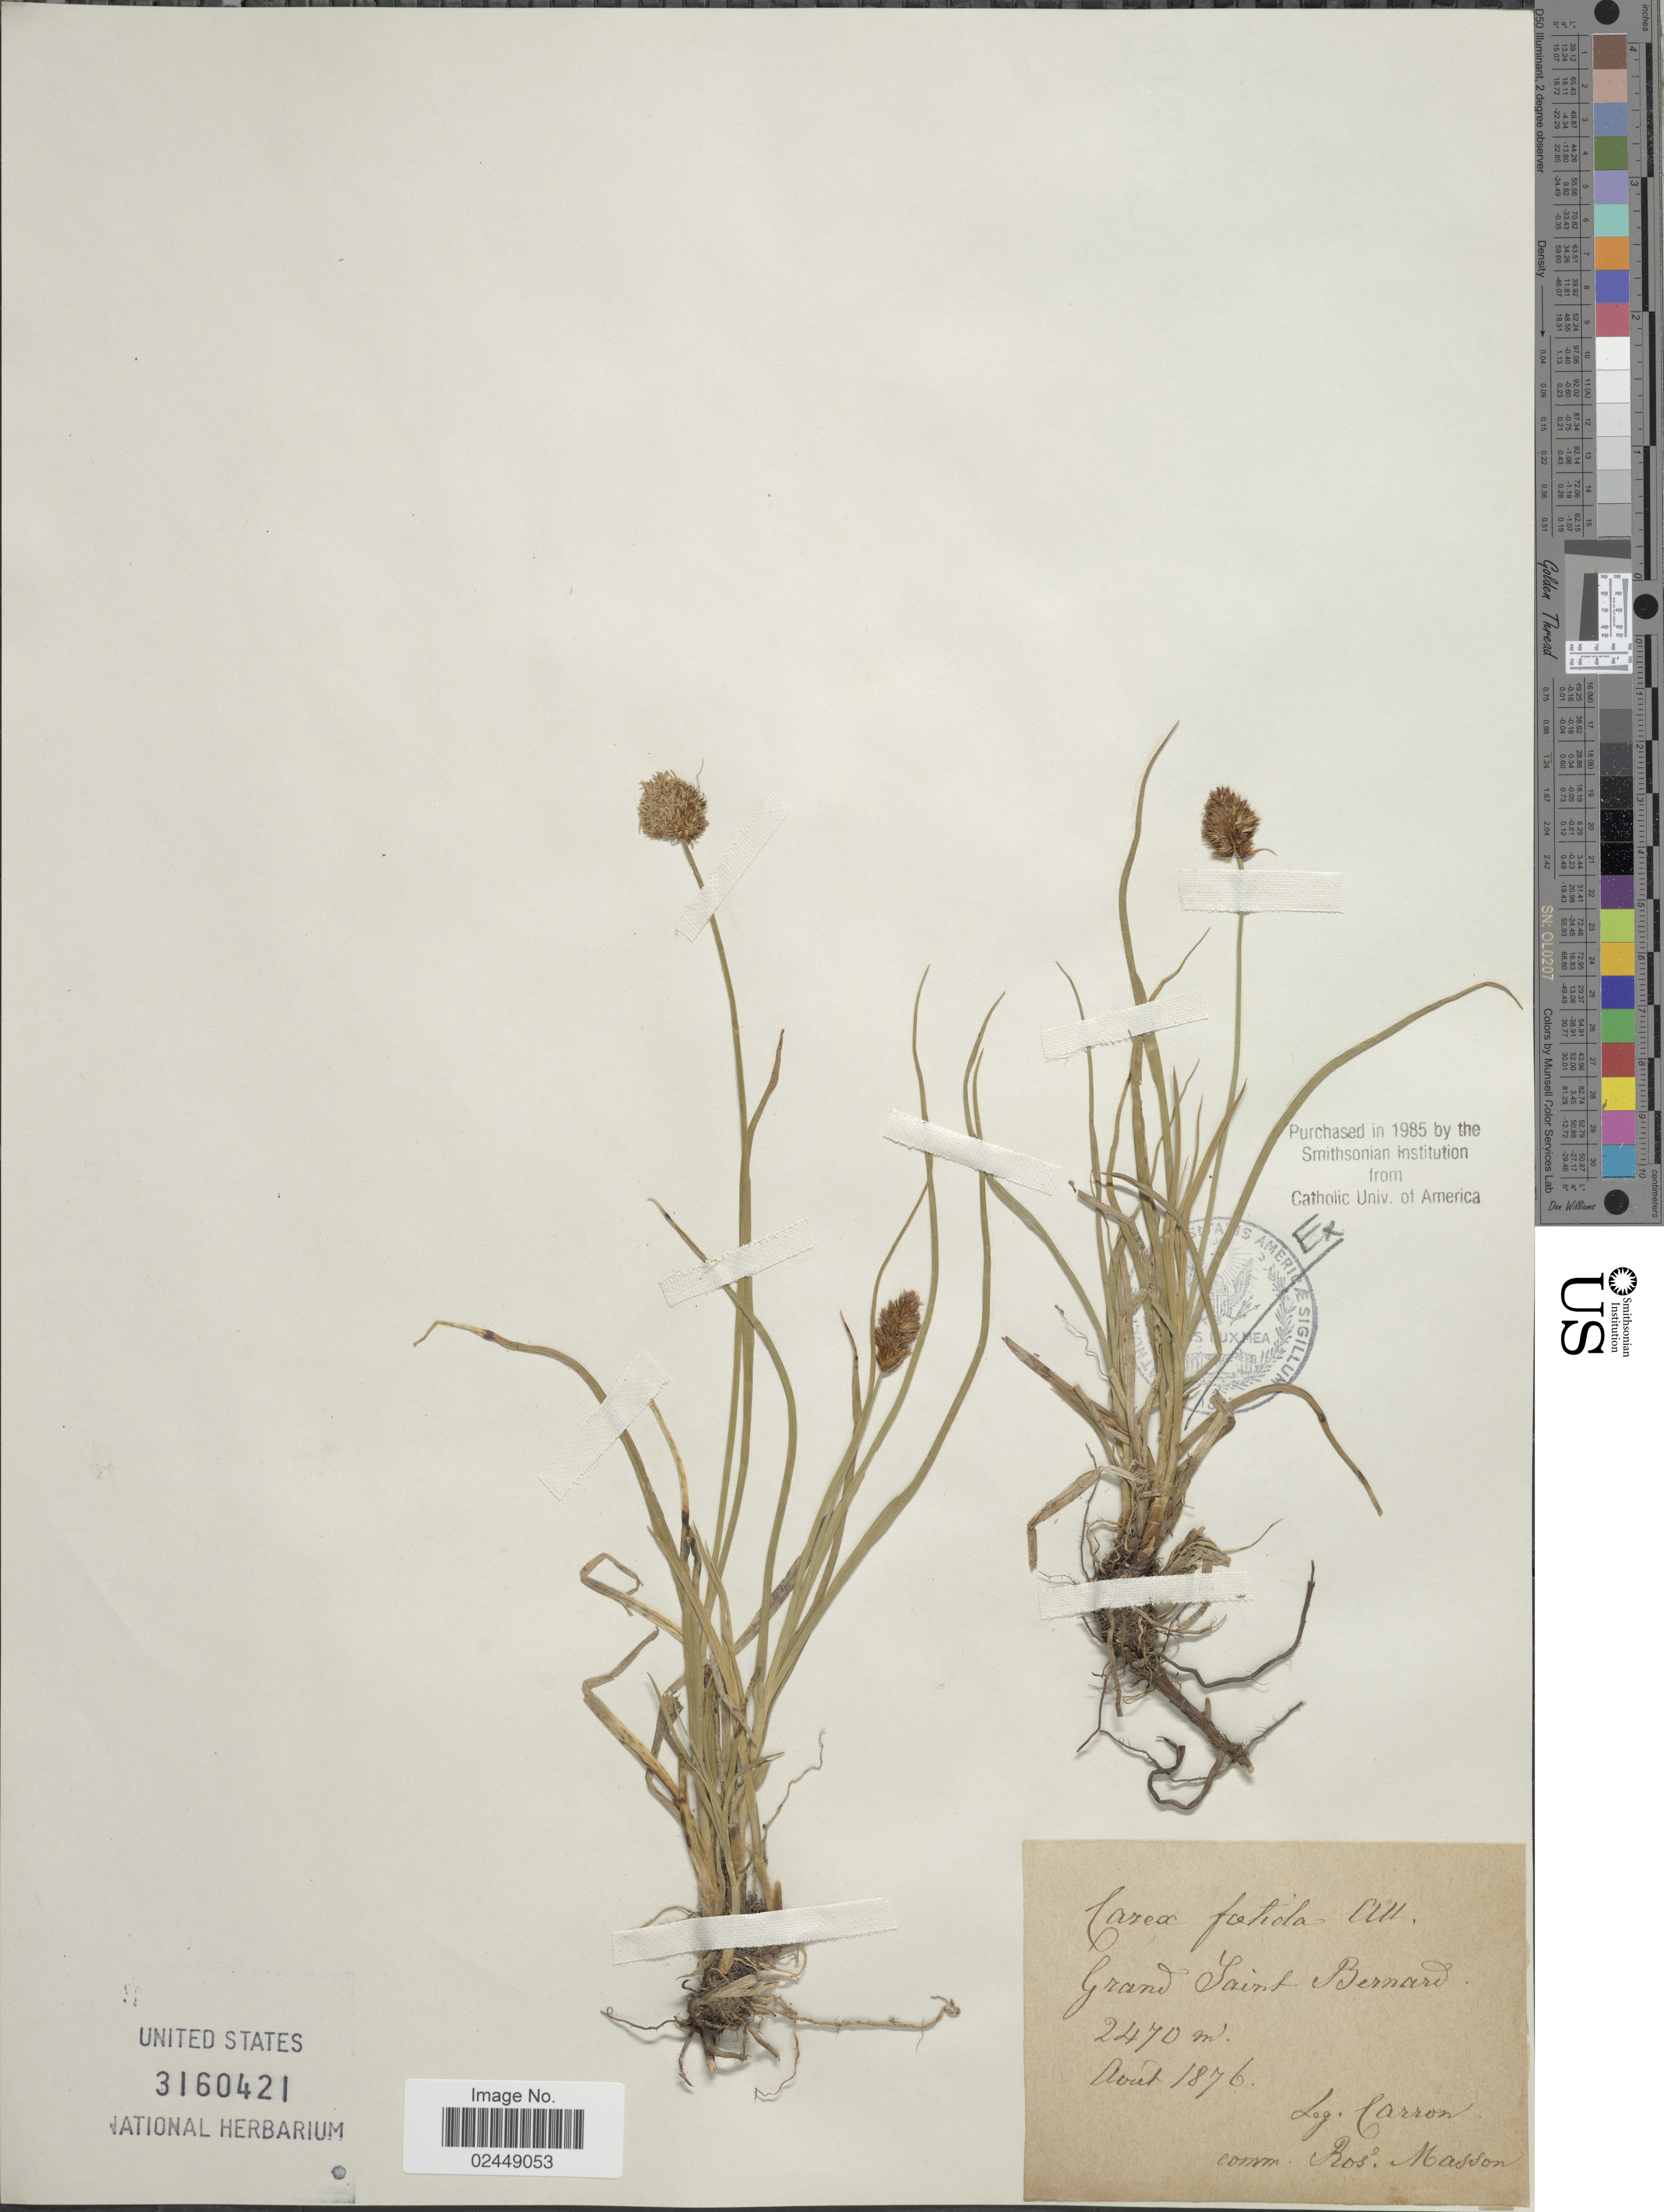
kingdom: Plantae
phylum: Tracheophyta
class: Liliopsida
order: Poales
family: Cyperaceae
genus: Carex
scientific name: Carex foetida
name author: All.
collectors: Carron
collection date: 1876-08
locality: Grand Saint Bernard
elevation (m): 2470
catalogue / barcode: US 3160421